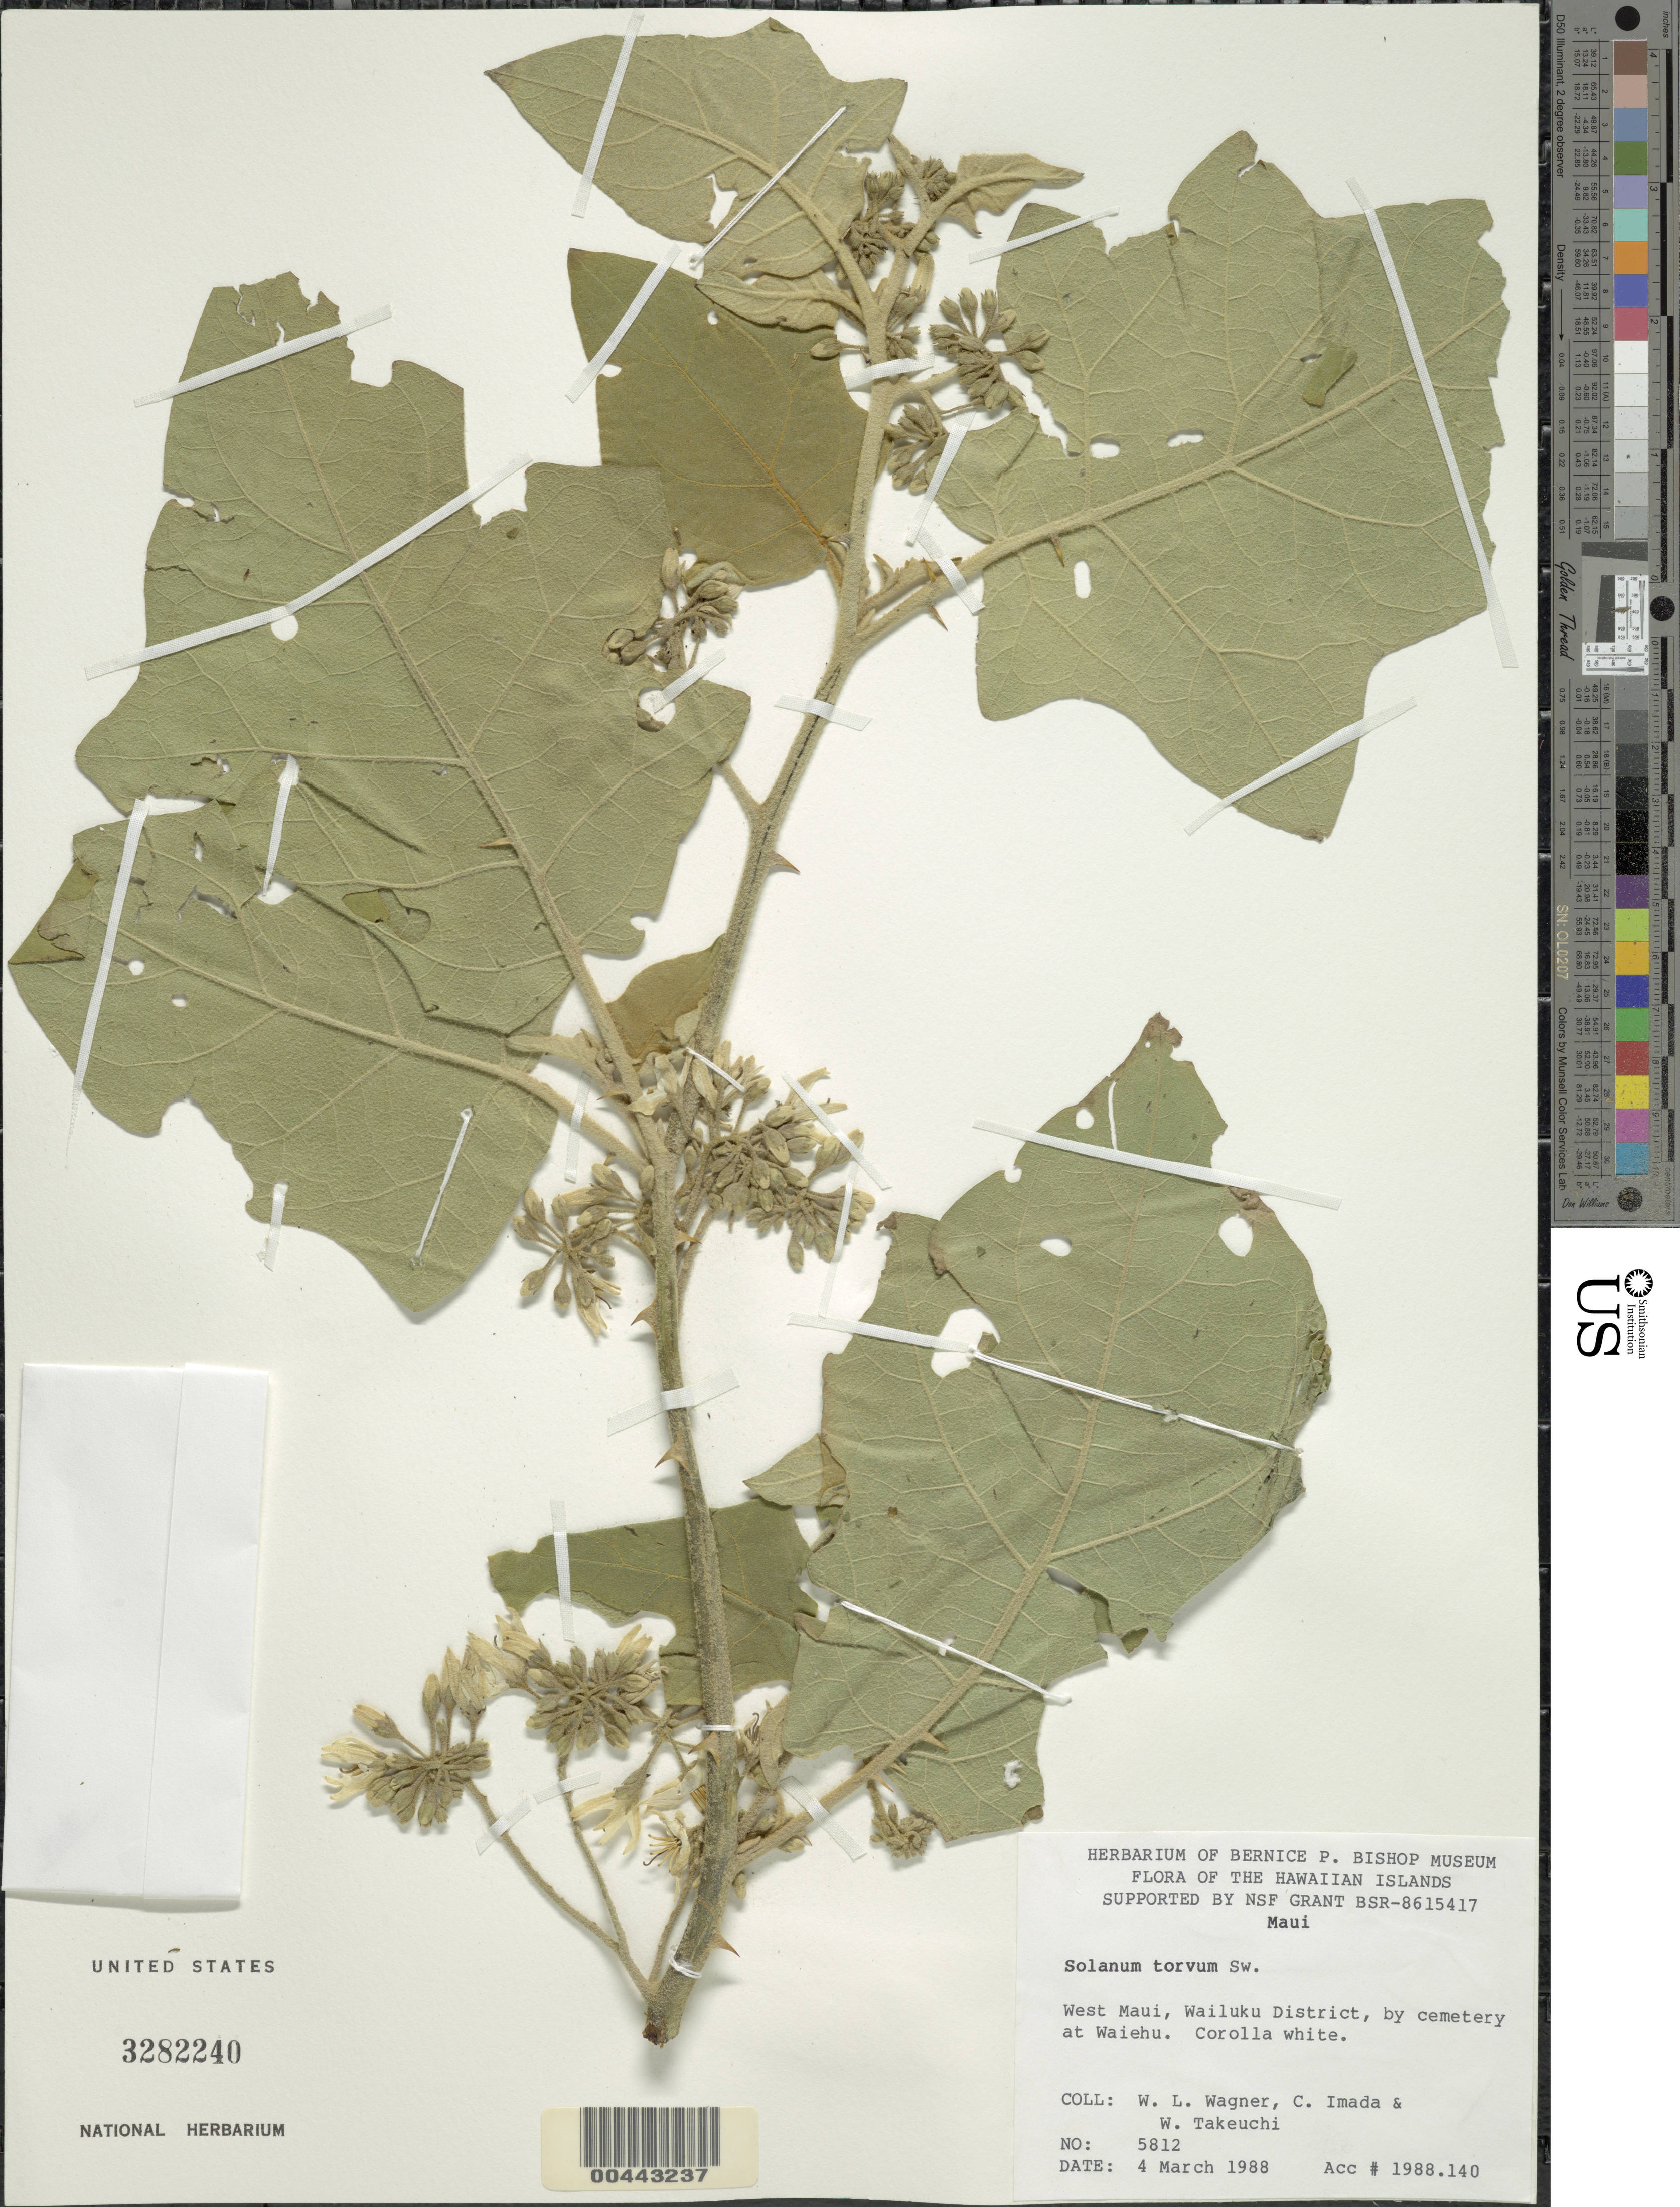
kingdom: Plantae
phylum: Tracheophyta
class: Magnoliopsida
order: Solanales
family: Solanaceae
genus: Solanum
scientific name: Solanum torvum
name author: Sw.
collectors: W. L. Wagner, C. Imada & W. N. Takeuchi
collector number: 5812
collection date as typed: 4 Mar 1988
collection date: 1988-03-04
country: United States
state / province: Hawaii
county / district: Maui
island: Maui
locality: W Maui, Wailuku District, by cemetery at Waiehu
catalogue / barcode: US 3282240